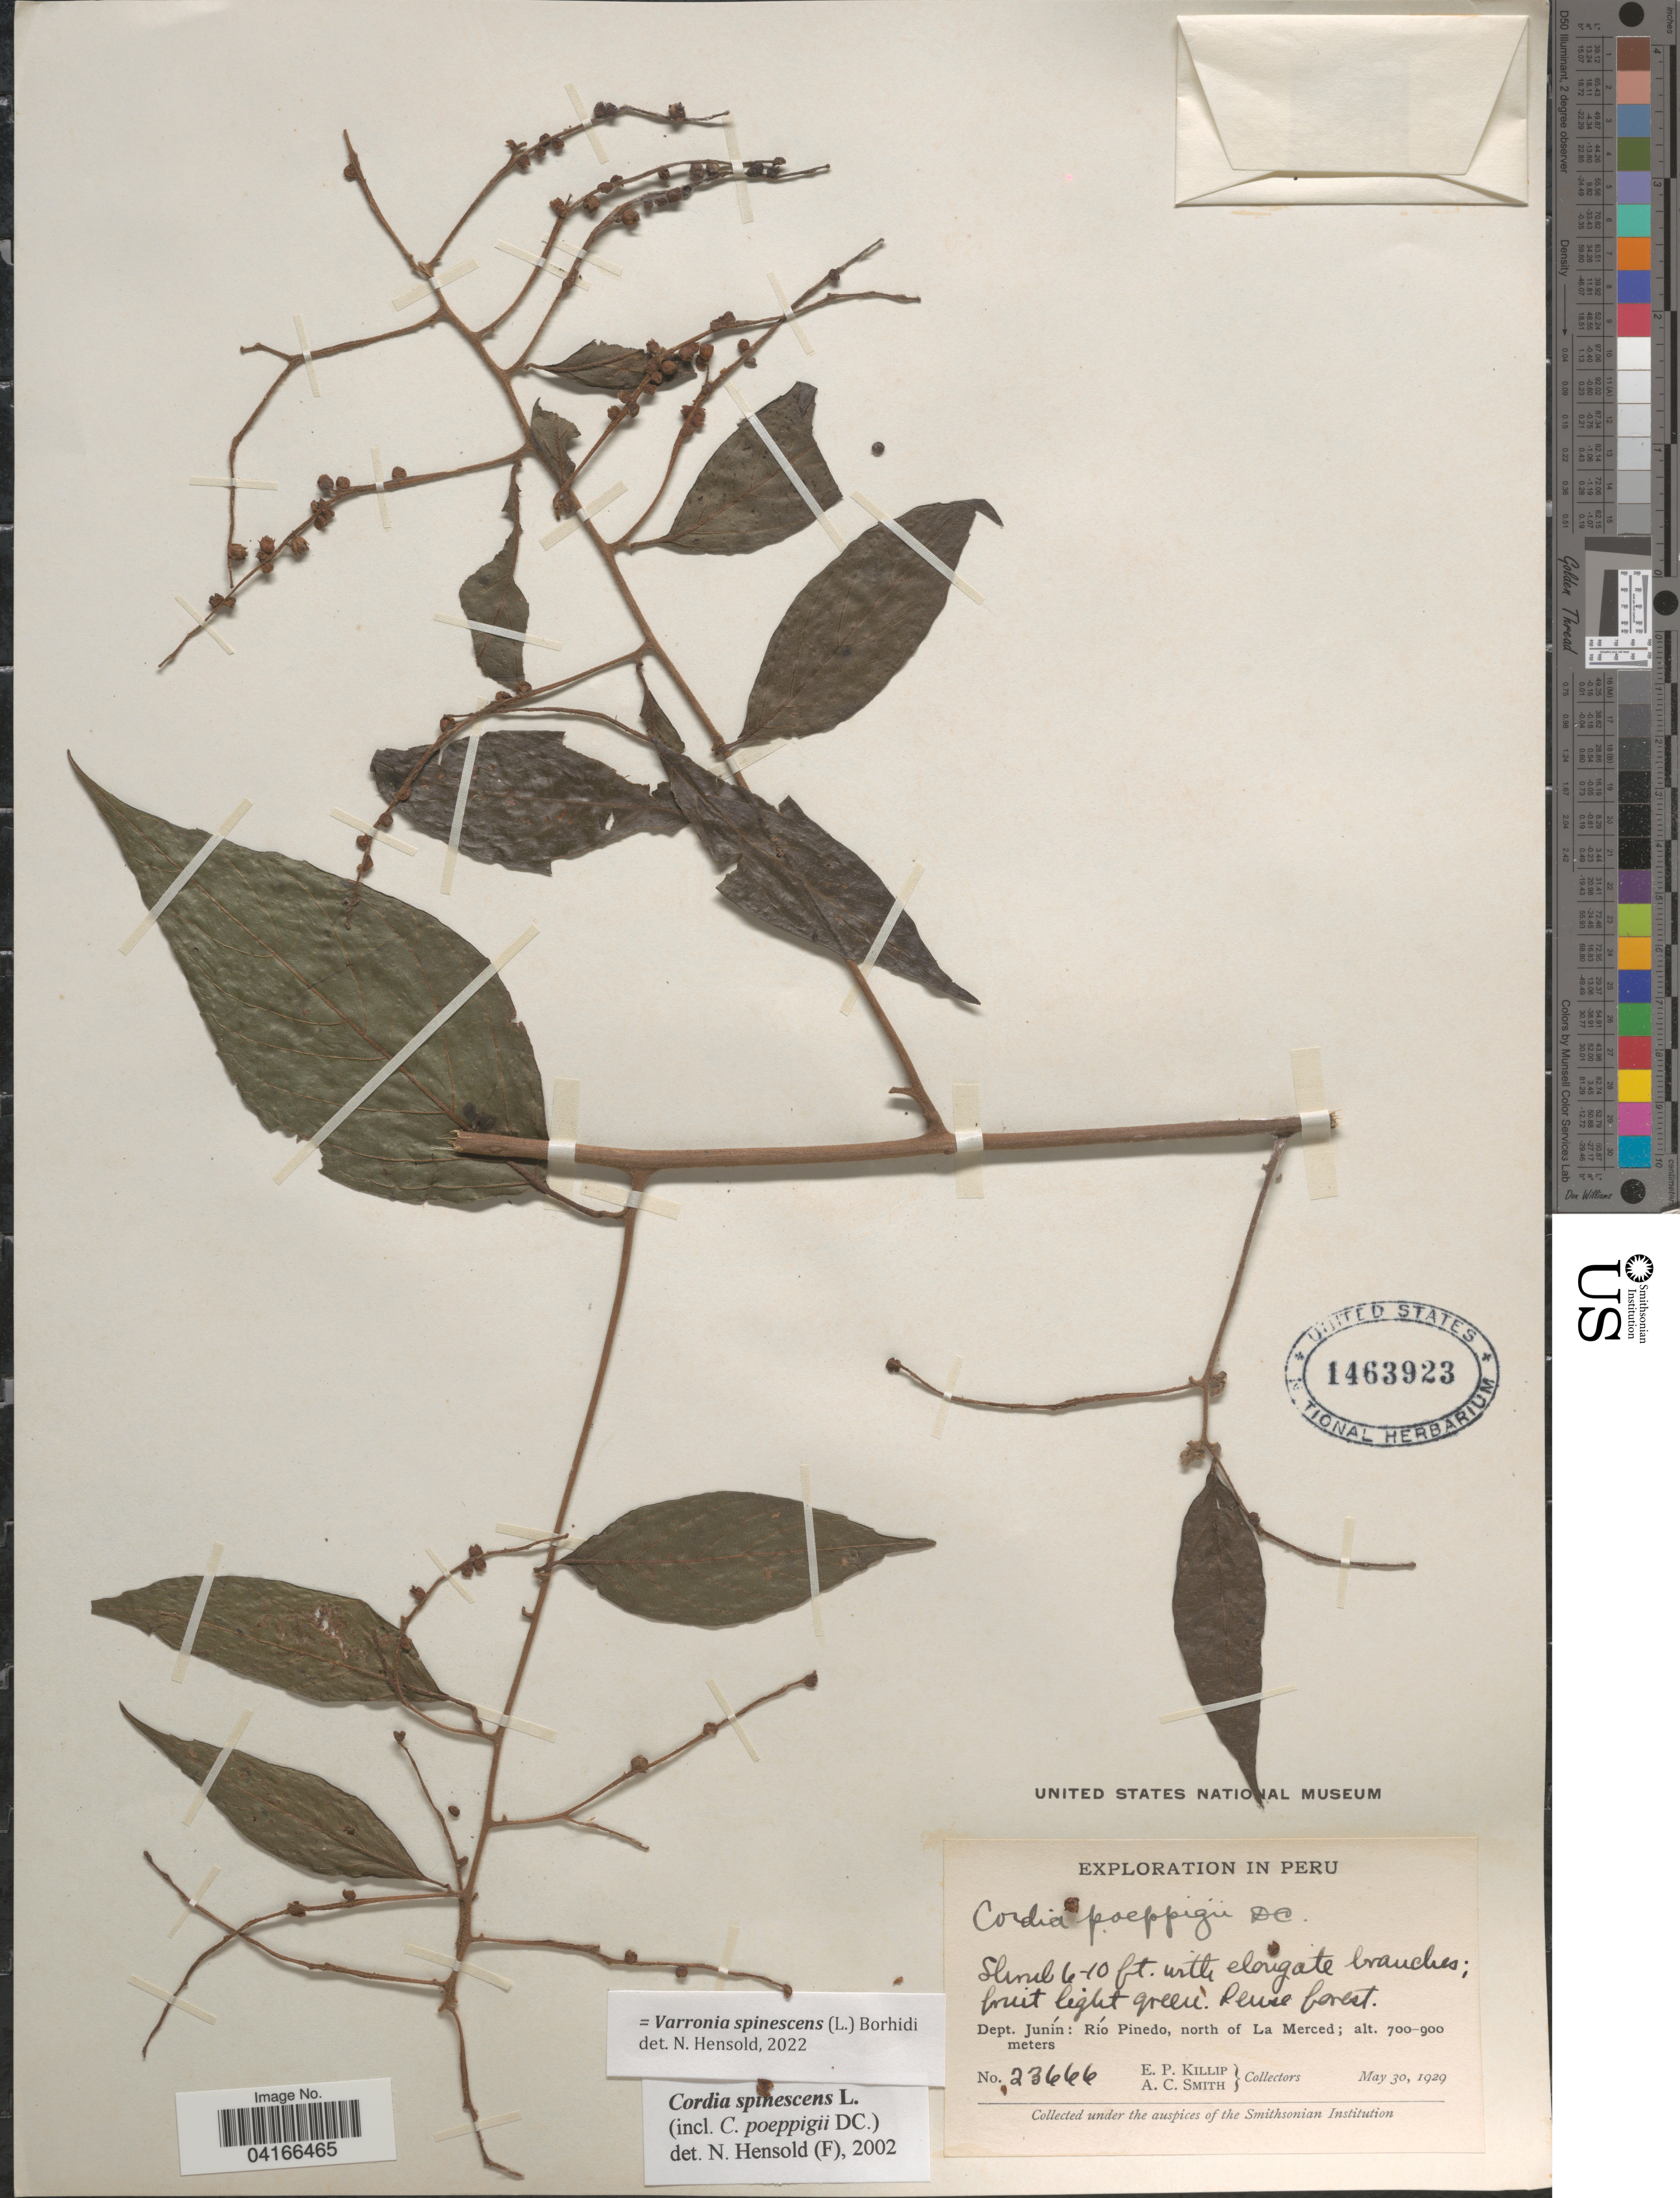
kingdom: Plantae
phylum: Tracheophyta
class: Magnoliopsida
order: Boraginales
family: Cordiaceae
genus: Varronia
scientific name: Varronia spinescens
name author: (L.) Borhidi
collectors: E. P. Killip & A. C. Smith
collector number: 23666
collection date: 1929-05-30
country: Peru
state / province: Junín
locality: Exploration in Peru. Dept. Junín: Río Pinedo, north of La Merced.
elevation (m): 700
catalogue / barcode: US 1463923